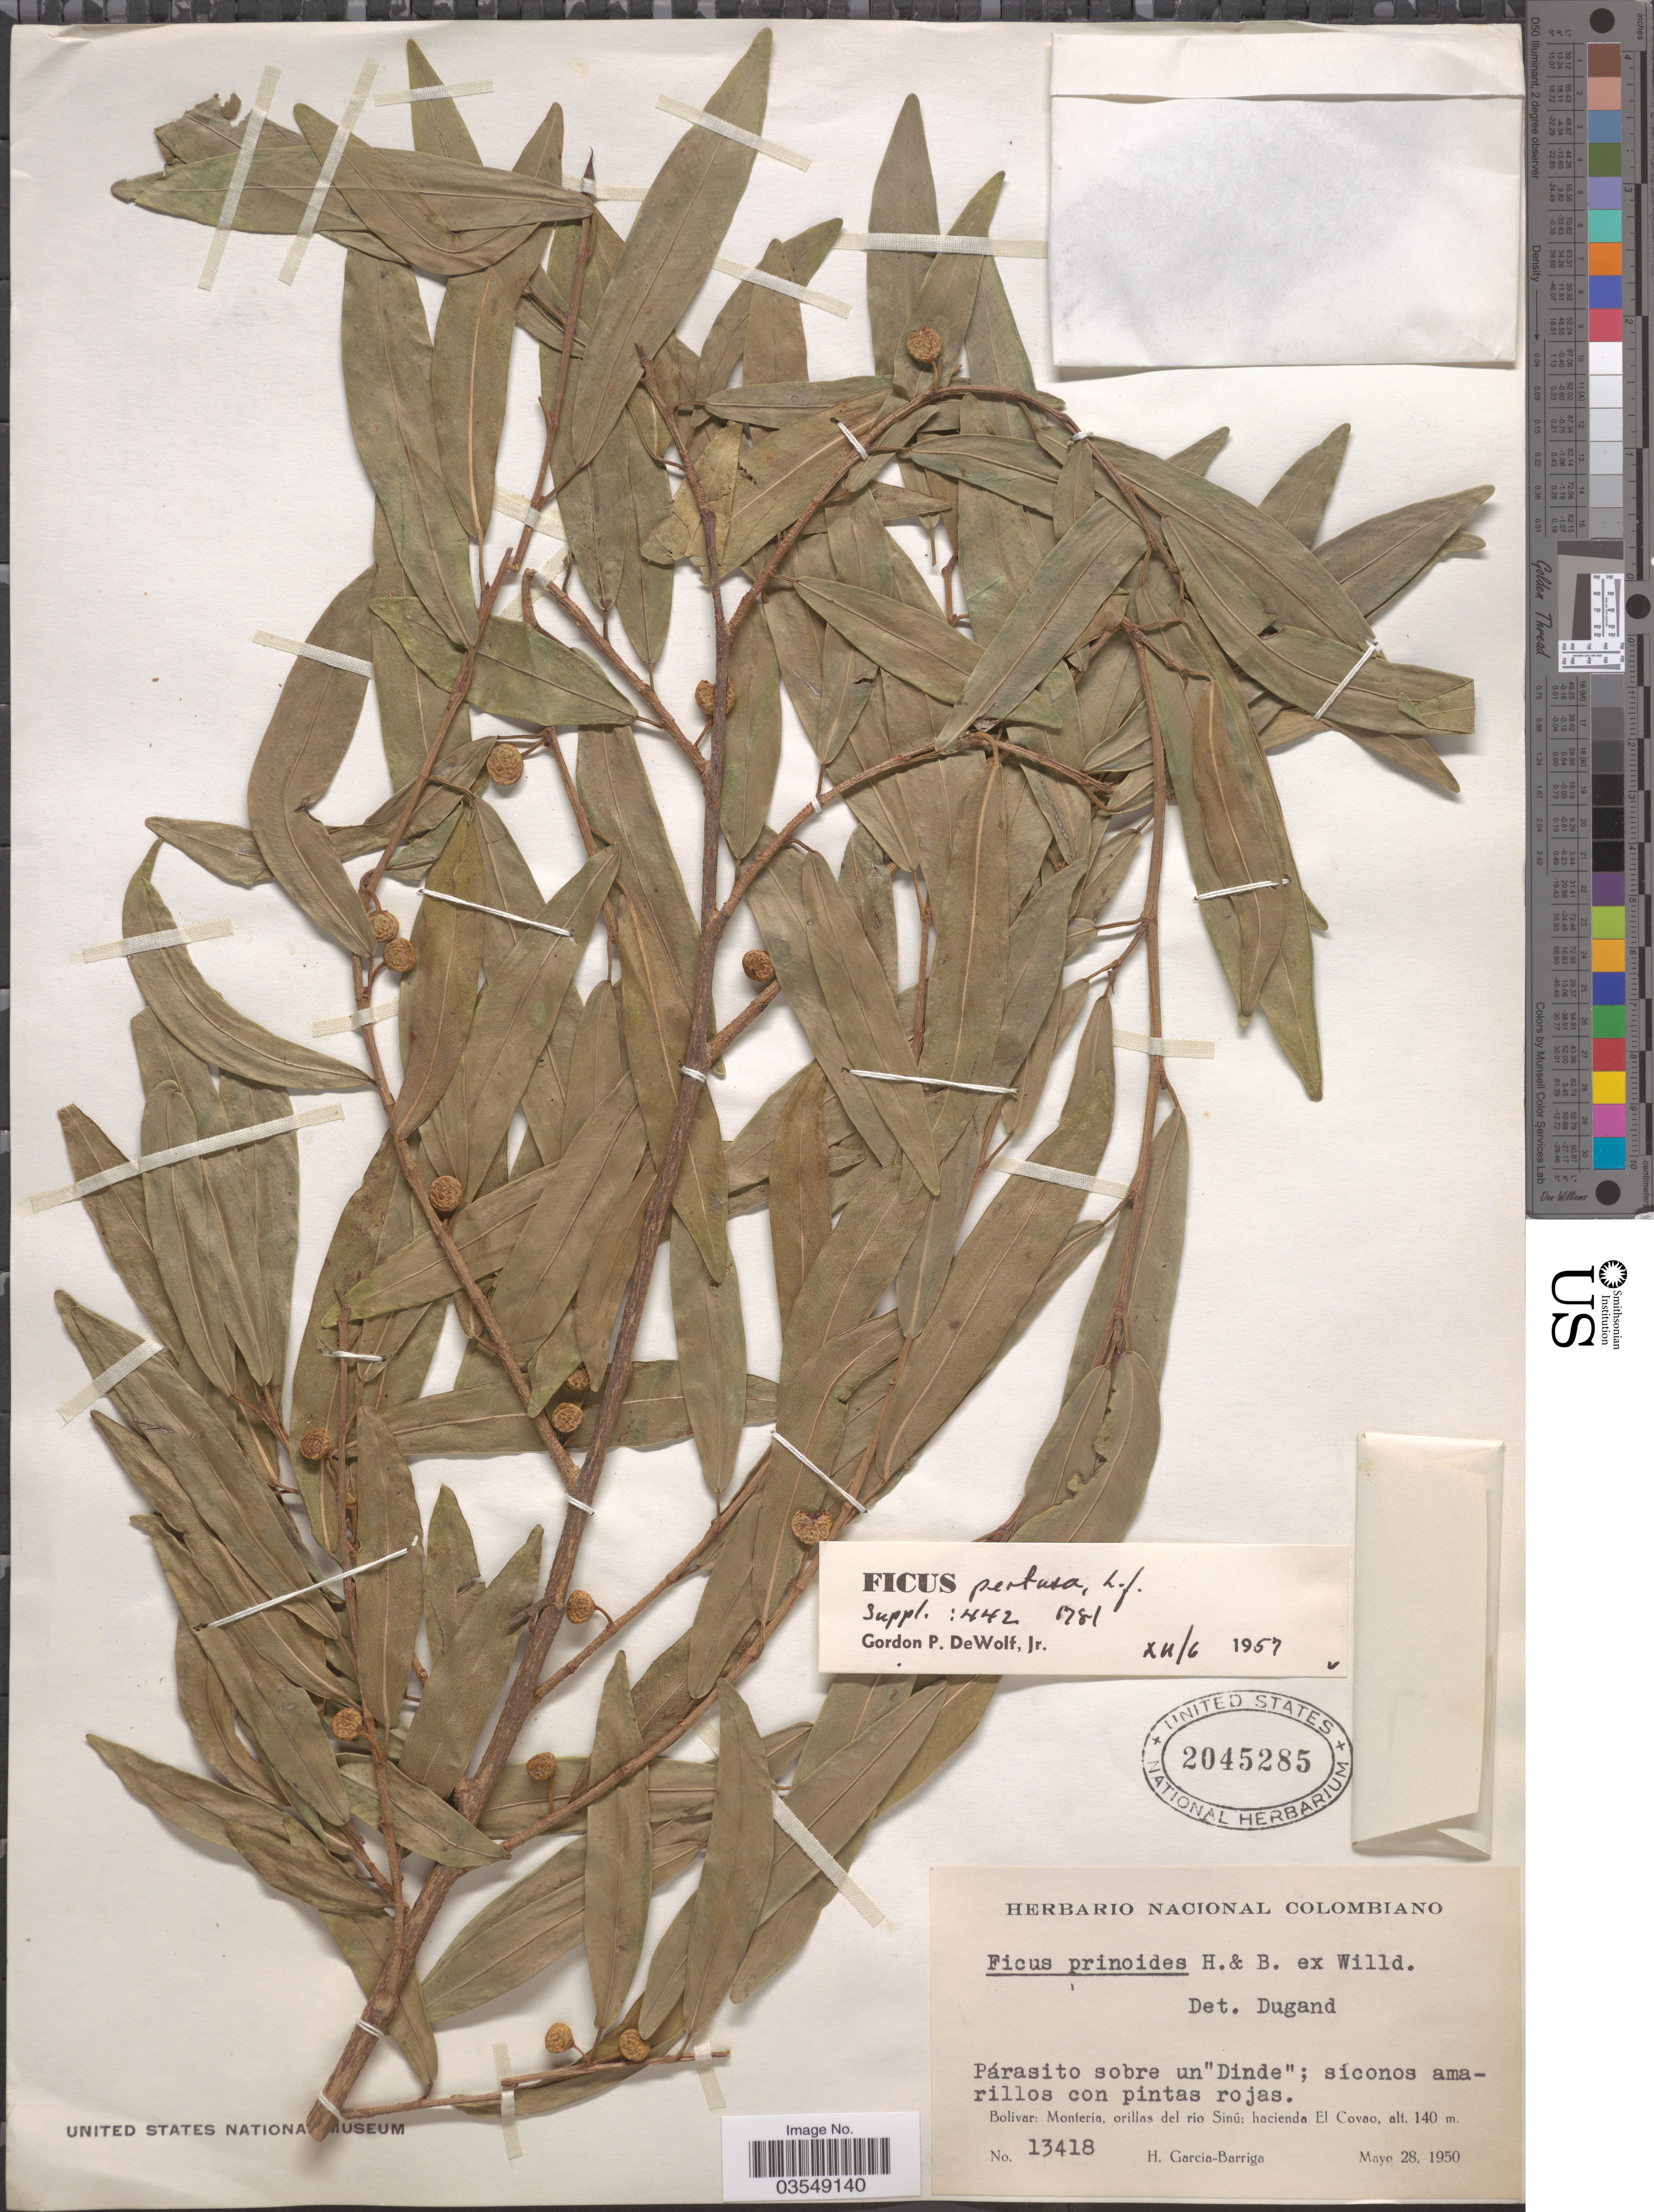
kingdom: Plantae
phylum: Tracheophyta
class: Magnoliopsida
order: Rosales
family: Moraceae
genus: Ficus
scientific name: Ficus pertusa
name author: L. f.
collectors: H. García Barriga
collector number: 13418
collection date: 1950-05-28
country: Colombia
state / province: Bolívar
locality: Montería, orillas del río Sinú; hacienda El Covao.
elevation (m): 140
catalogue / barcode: US 2045285